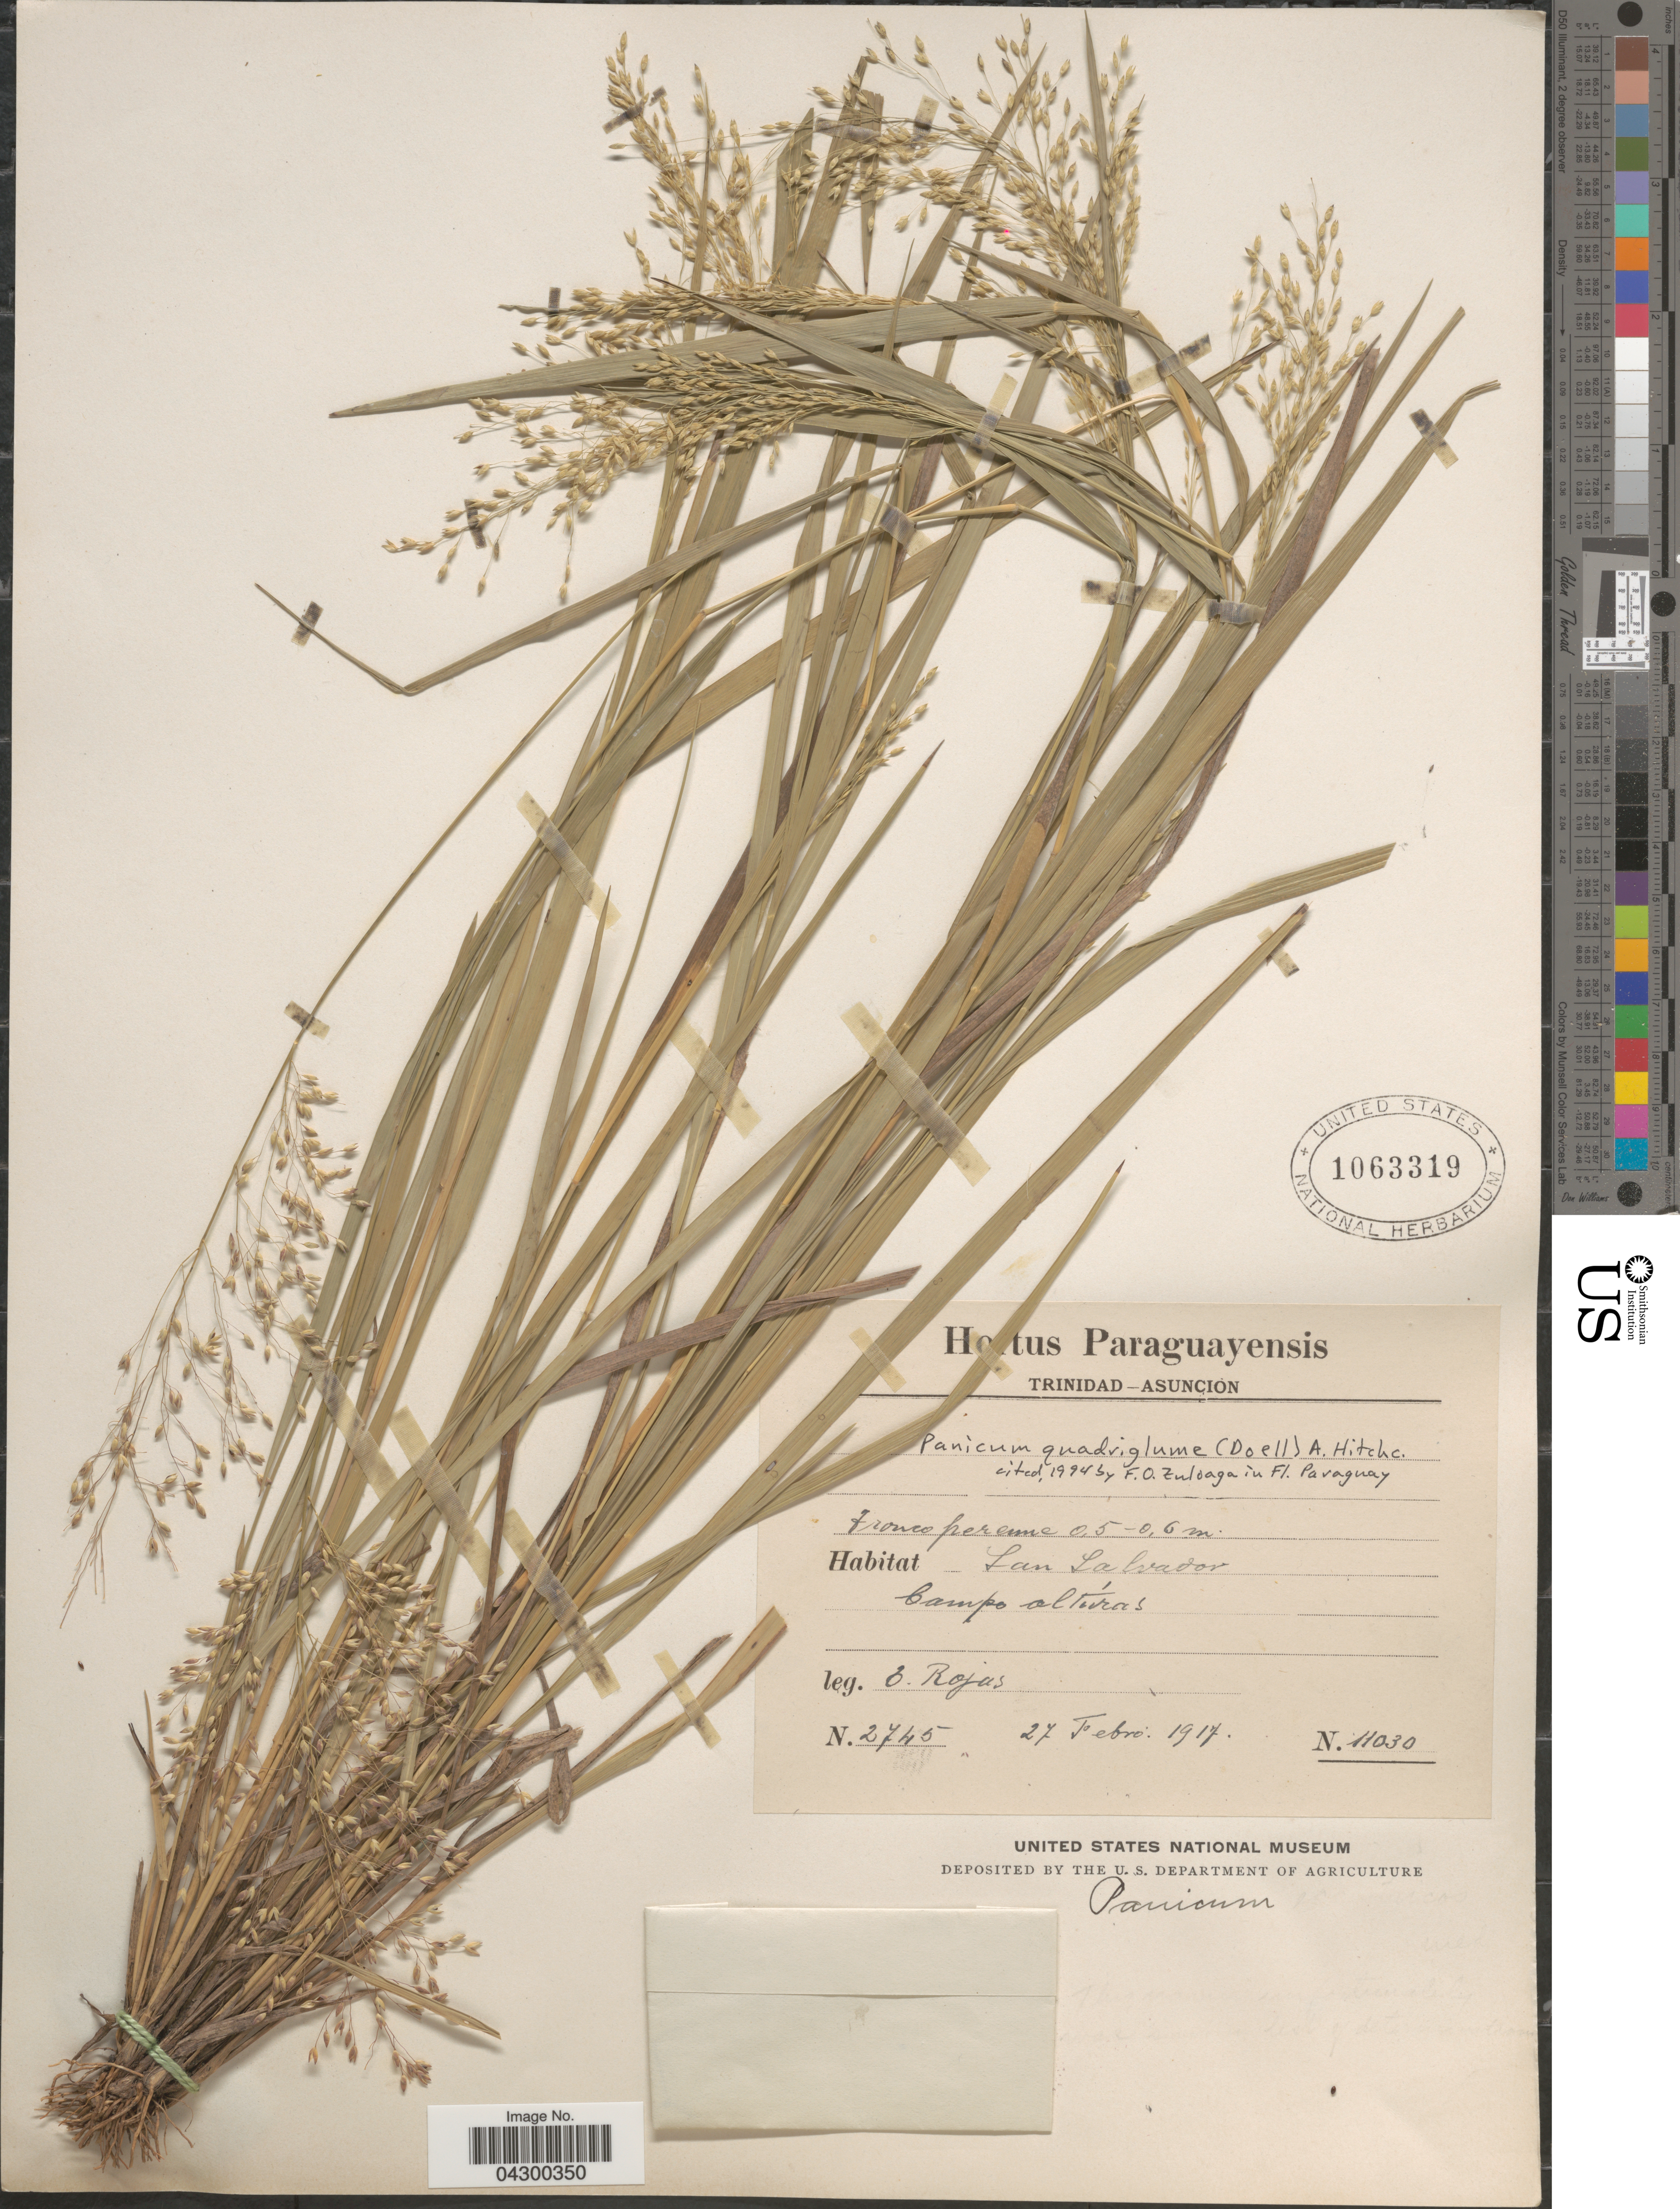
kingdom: Plantae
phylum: Tracheophyta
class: Liliopsida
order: Poales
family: Poaceae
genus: Panicum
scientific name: Panicum quadriglume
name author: (Döll) Hitchc.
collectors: E. Rojas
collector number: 2745/11030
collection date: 1917-02-27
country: Paraguay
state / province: Asuncion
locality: San Salvador.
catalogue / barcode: US 1063319